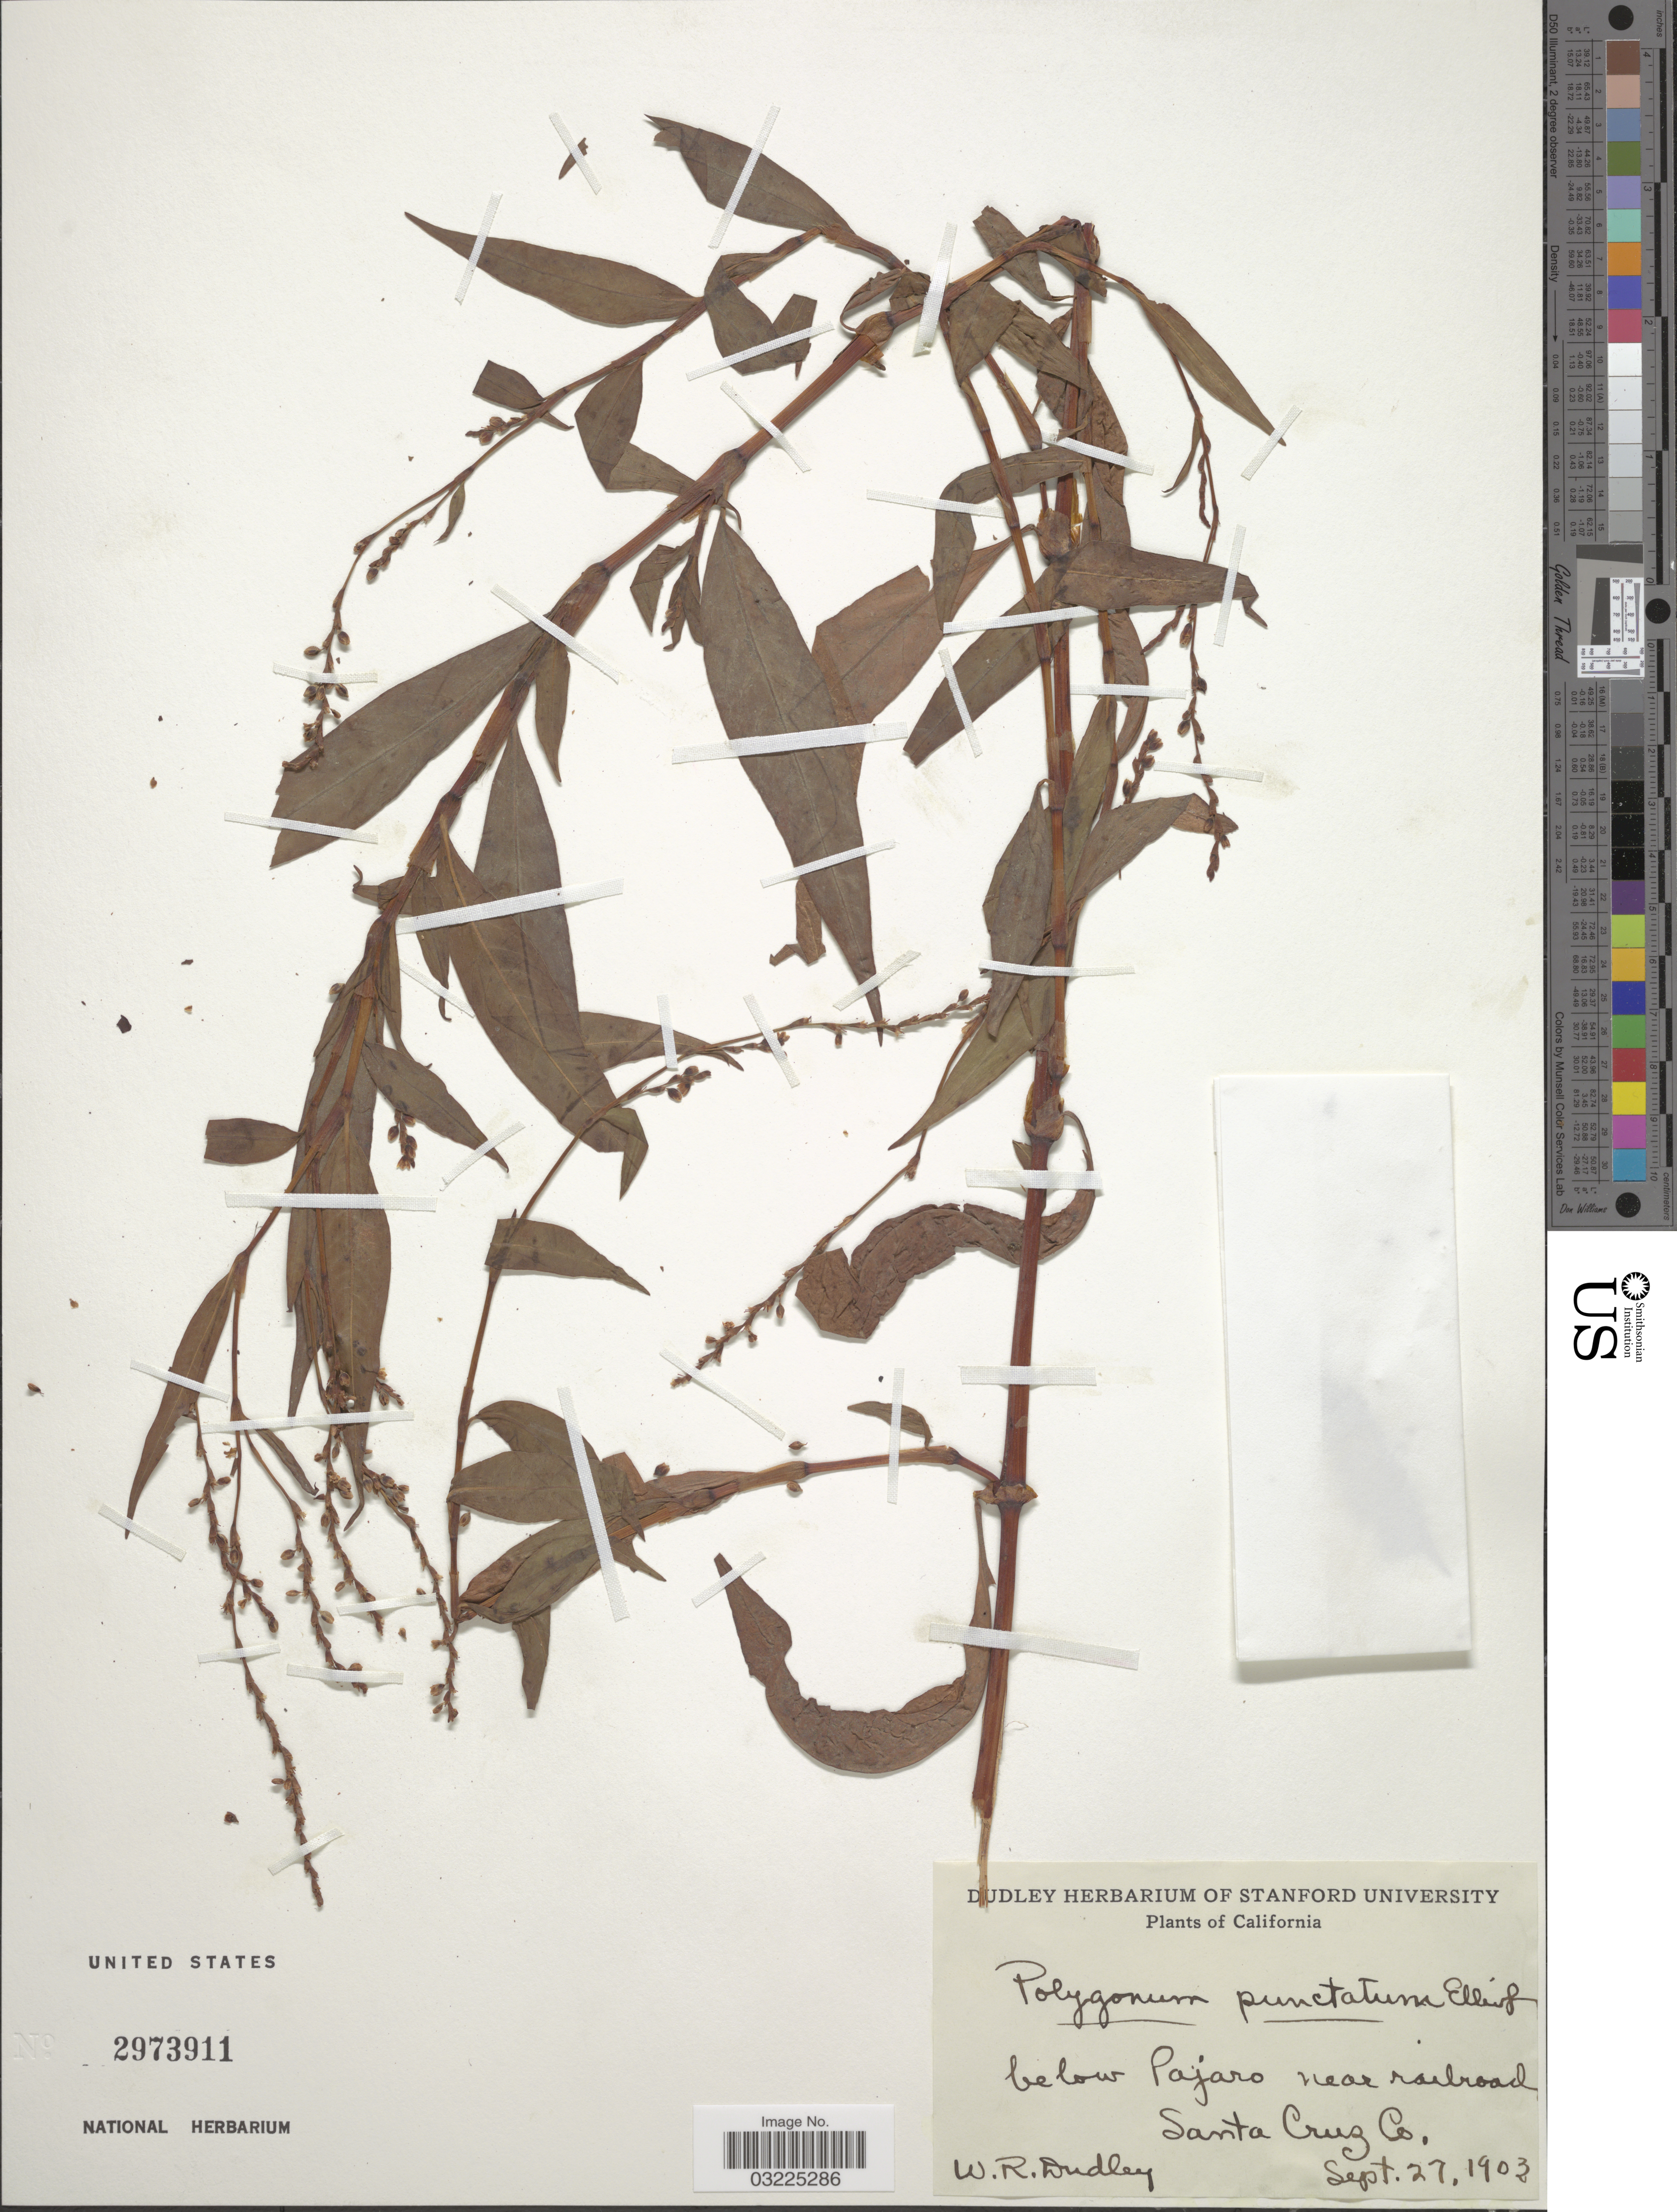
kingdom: Plantae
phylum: Tracheophyta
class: Magnoliopsida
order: Caryophyllales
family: Polygonaceae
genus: Persicaria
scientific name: Persicaria punctata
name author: (Elliott) Small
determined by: Atha, D. E.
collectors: W. Dudley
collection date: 1903-09-27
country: United States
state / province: California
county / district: Santa Cruz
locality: Below Pajaro near railroad. Santa Cruz Co.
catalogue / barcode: US 2973911